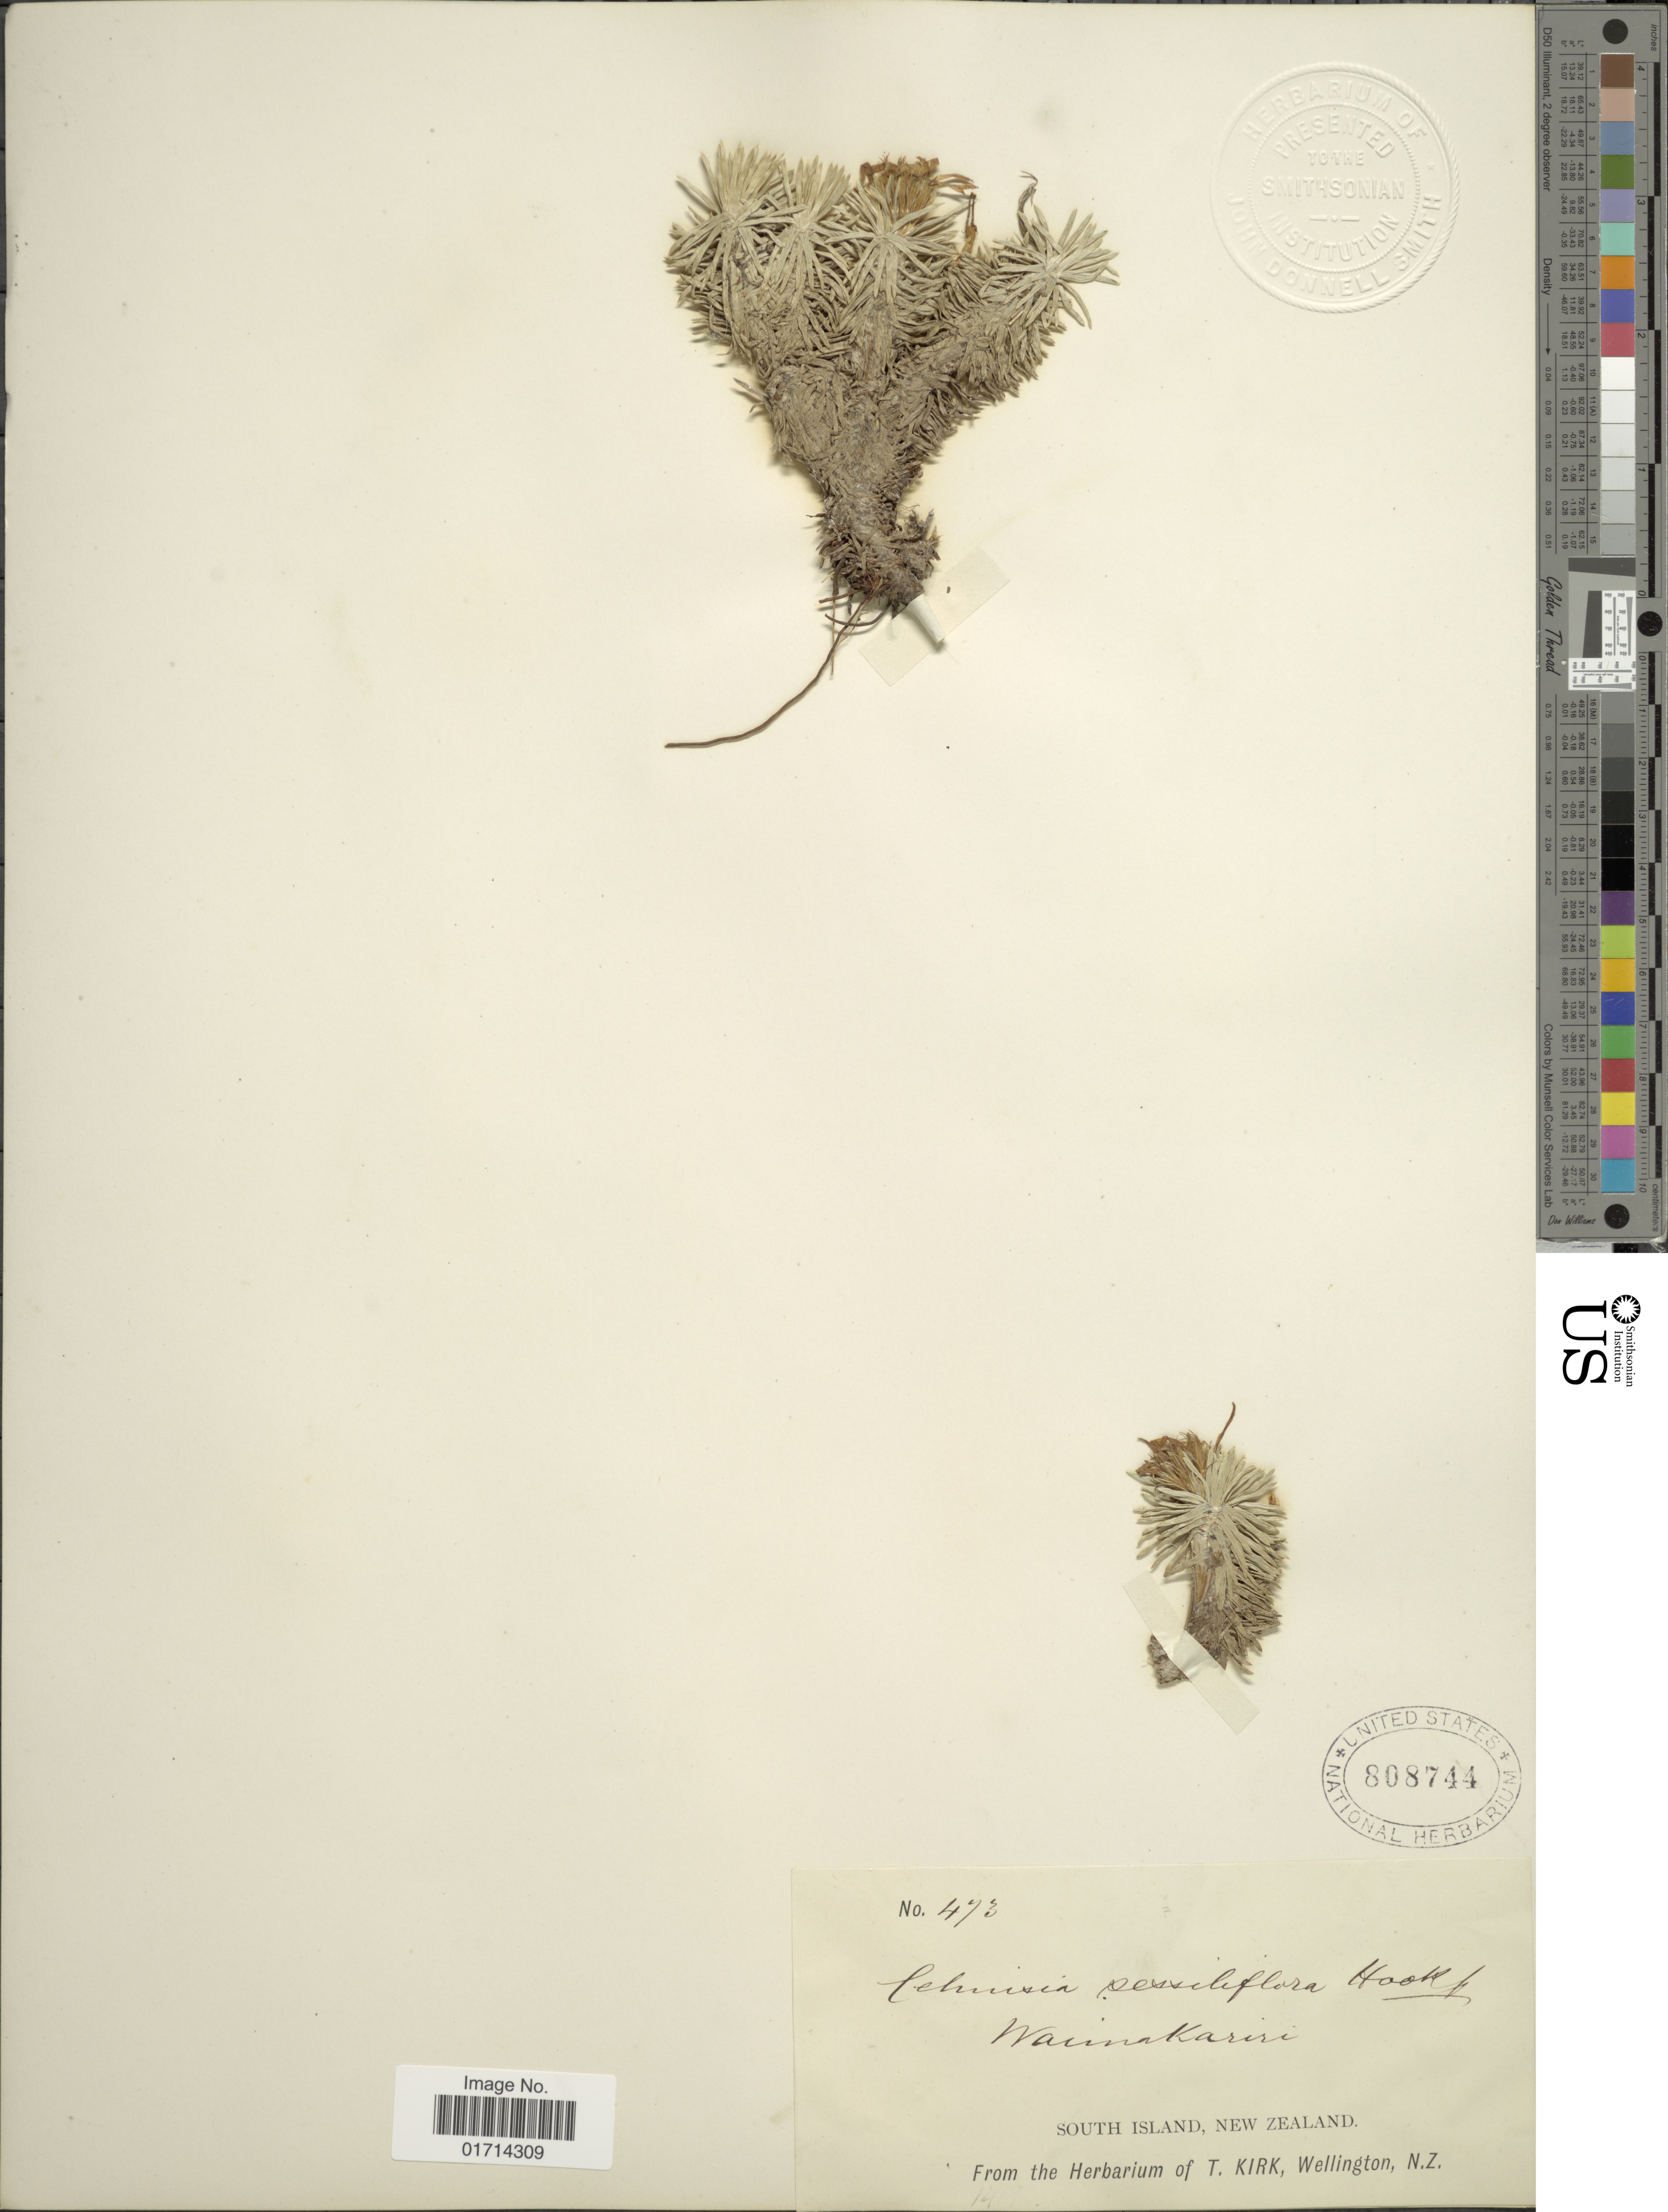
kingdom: Plantae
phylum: Tracheophyta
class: Magnoliopsida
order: Asterales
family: Asteraceae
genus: Celmisia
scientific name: Celmisia sessiliflora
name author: Hook. f.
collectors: ex herb. T. Kirk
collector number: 473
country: New Zealand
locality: South Island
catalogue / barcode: US 808744